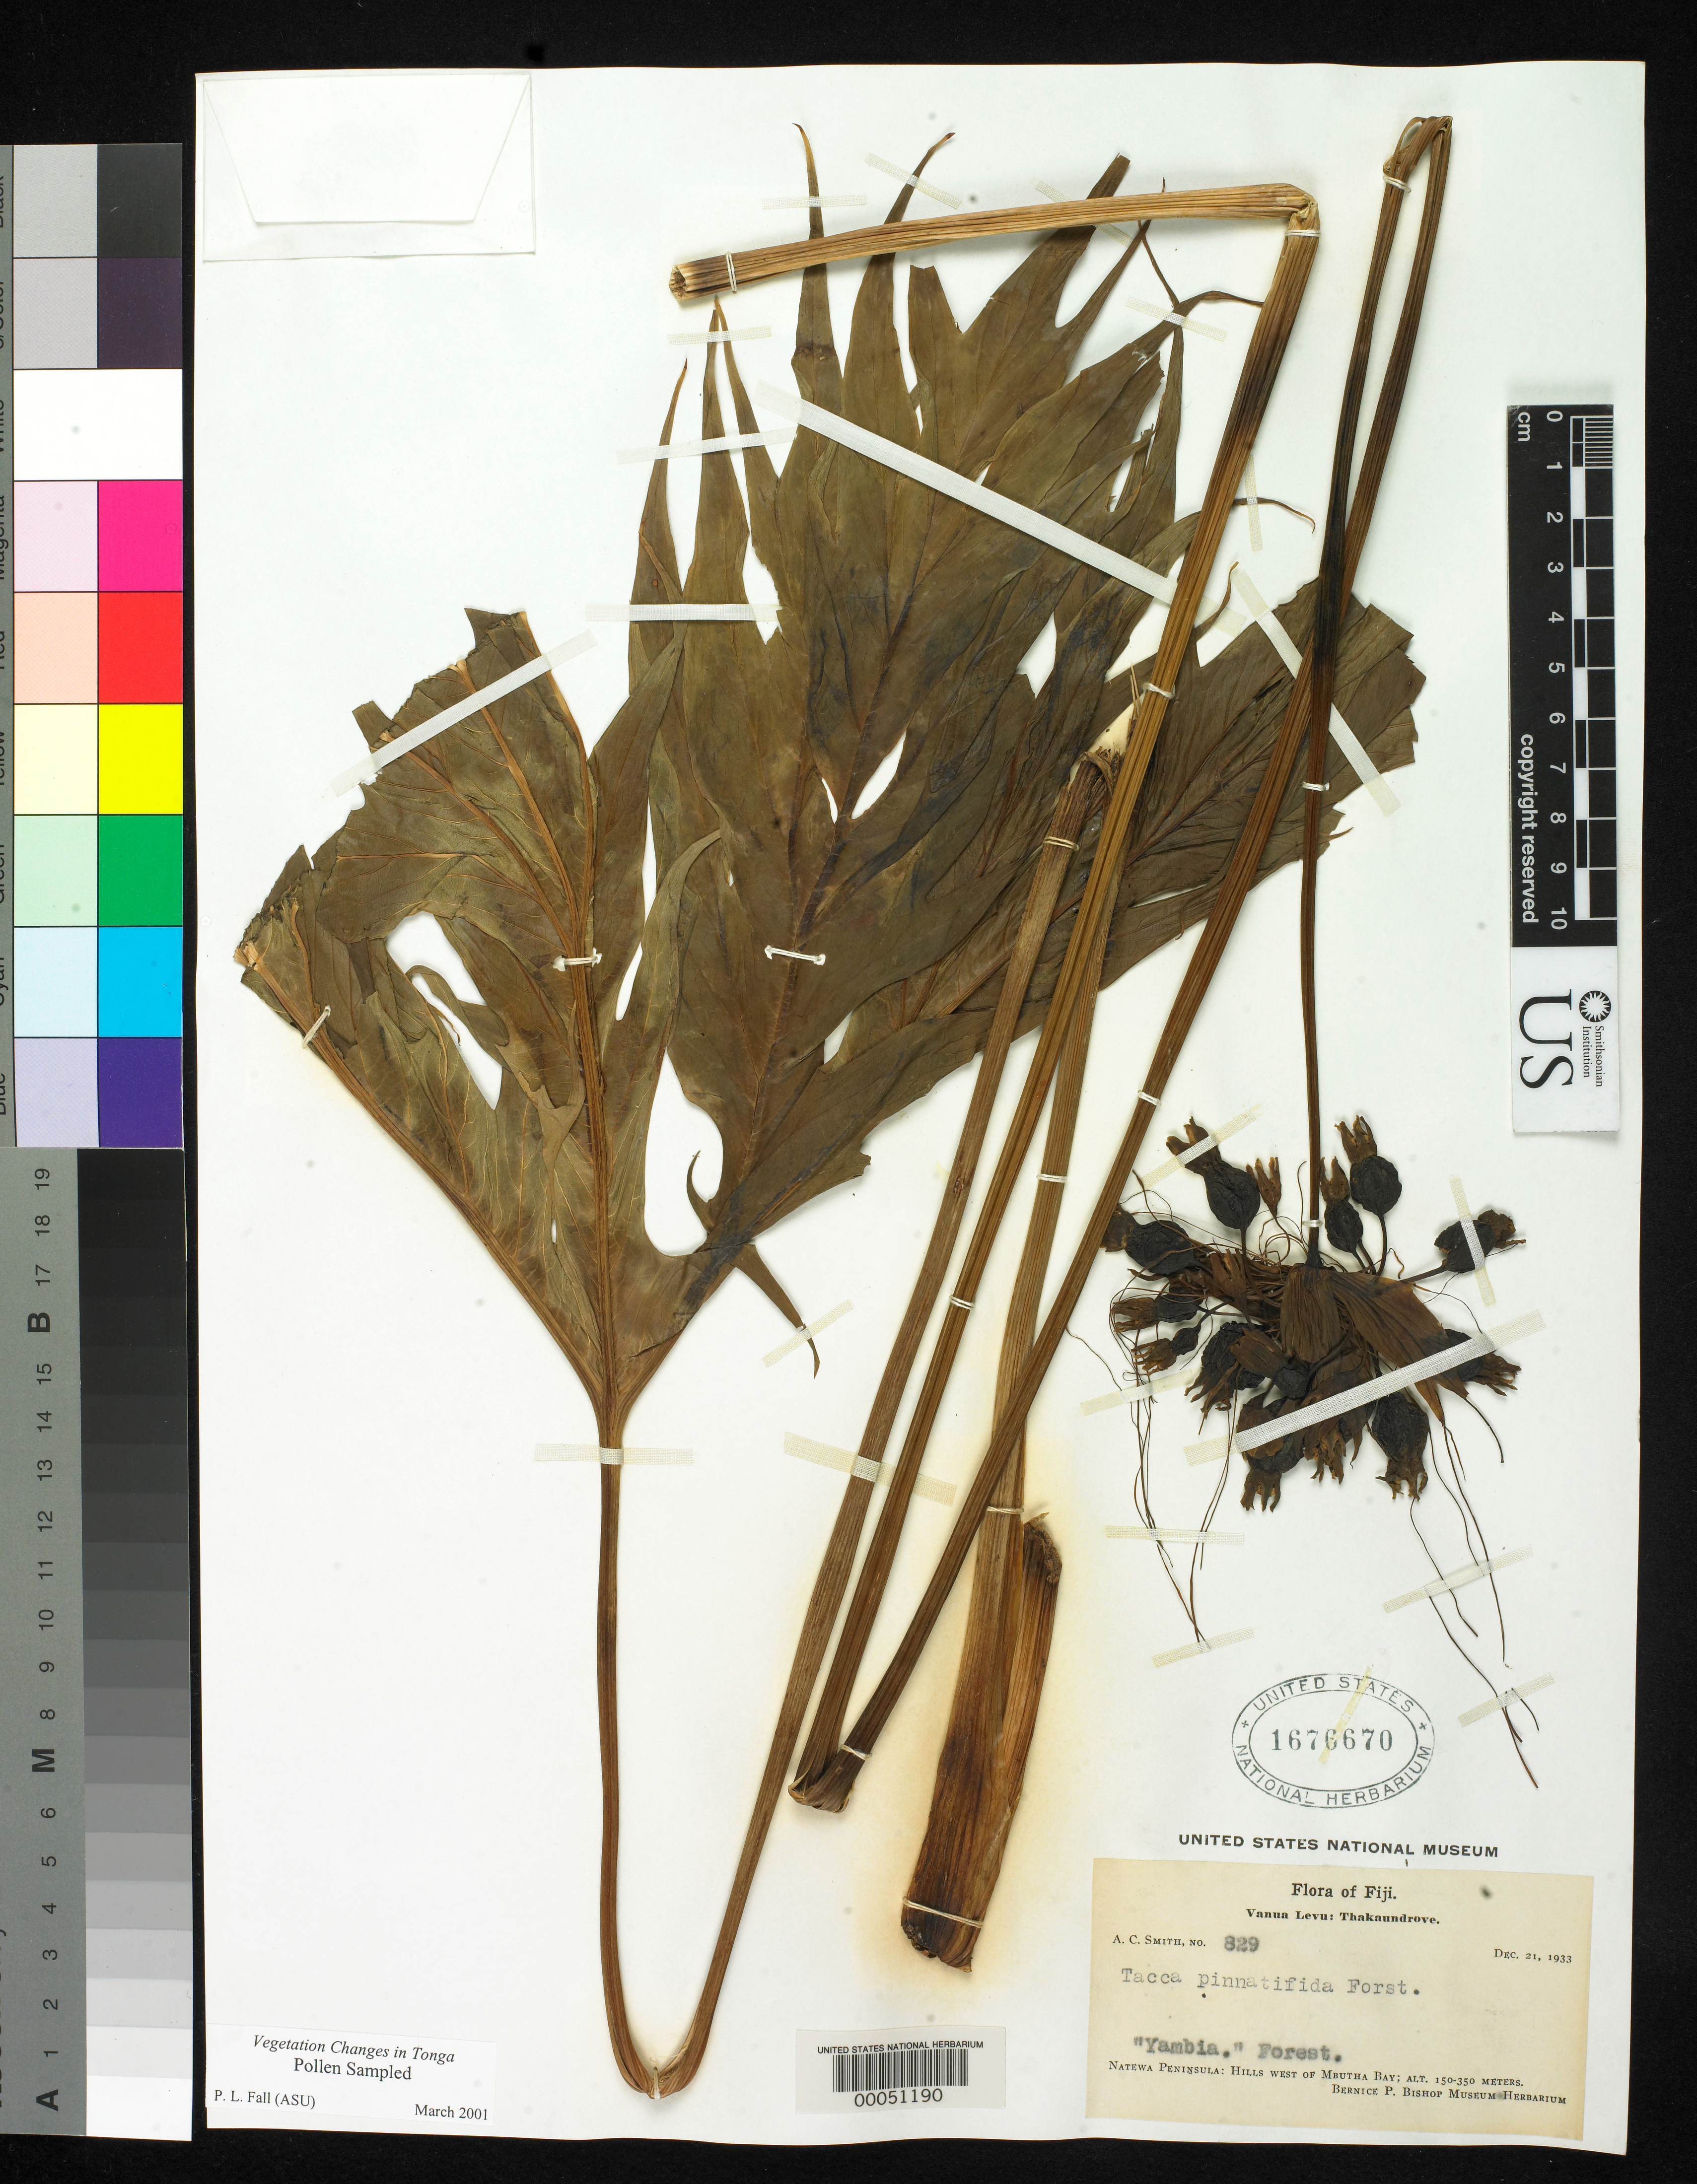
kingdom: Plantae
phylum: Tracheophyta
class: Liliopsida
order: Dioscoreales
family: Dioscoreaceae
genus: Tacca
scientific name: Tacca leontopetaloides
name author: (L.) Kuntze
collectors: A. C. Smith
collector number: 829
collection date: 1933-12-21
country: Fiji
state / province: Northern Division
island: Vanua Levu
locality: Hills west of Mbutha Bay, Natewa Penninsula, Thakaundrove, Vanua Levu, Fiji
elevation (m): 150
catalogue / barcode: US 1676670